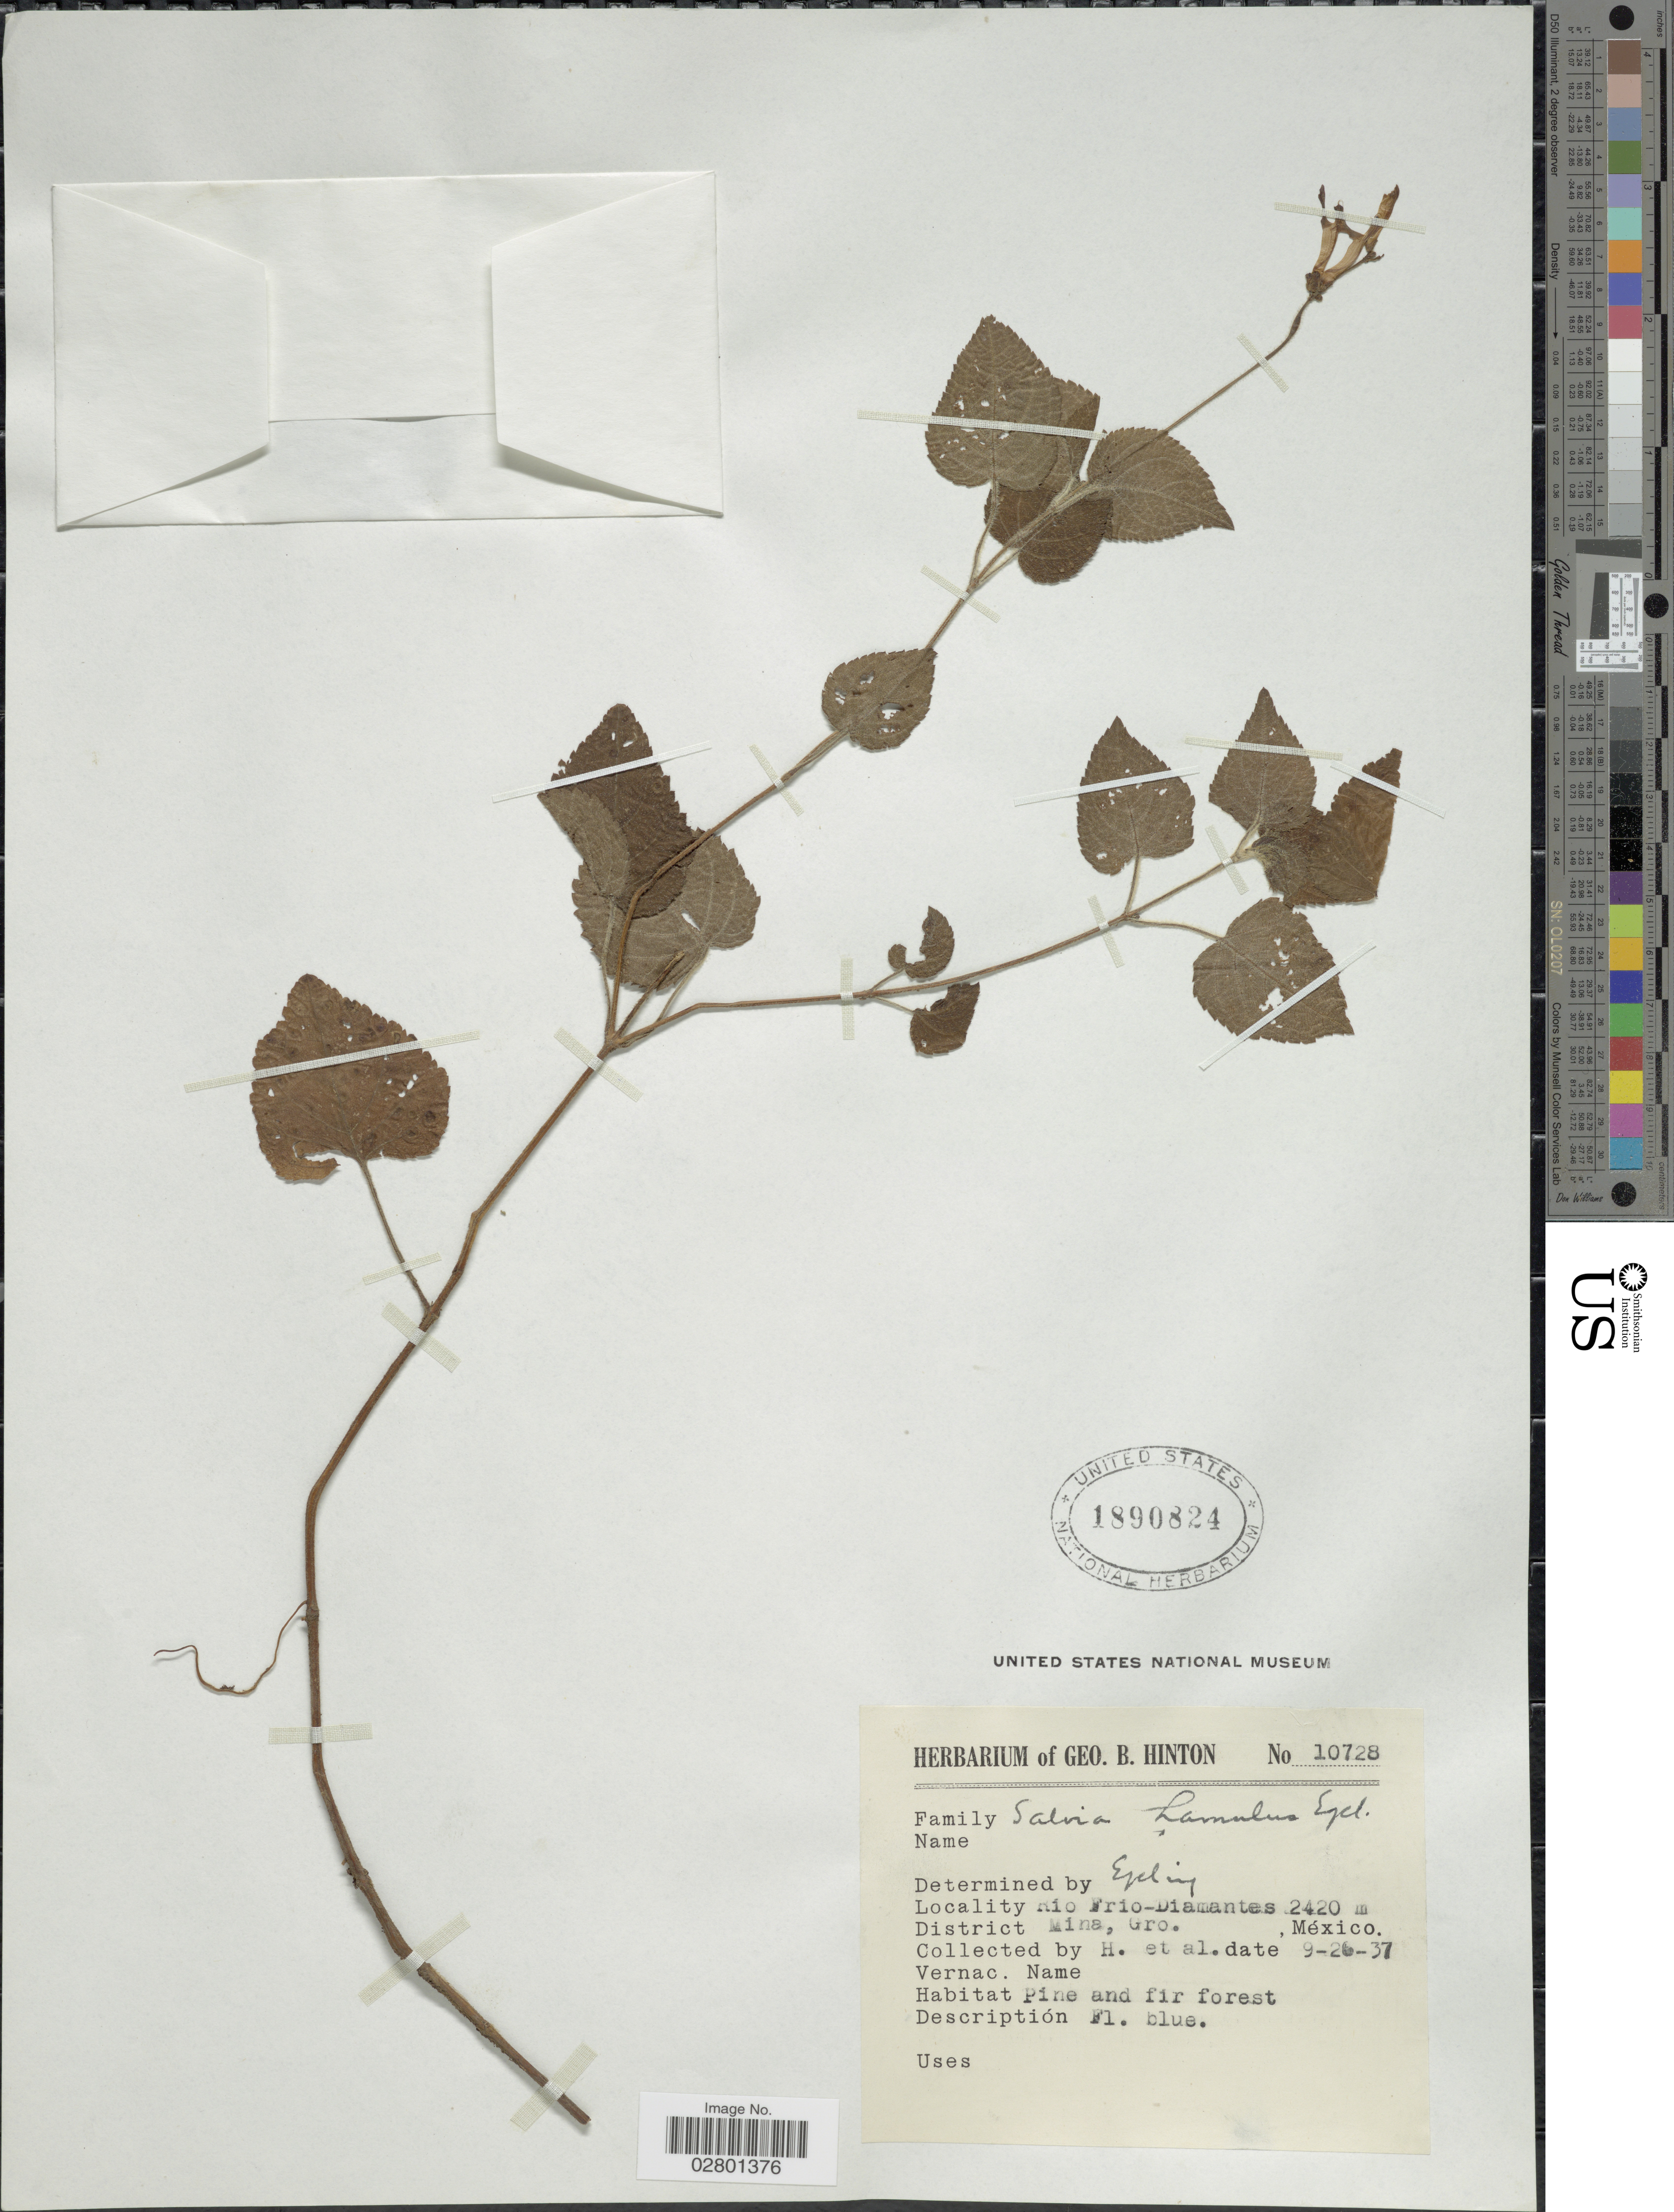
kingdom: Plantae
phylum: Tracheophyta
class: Magnoliopsida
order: Lamiales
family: Lamiaceae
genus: Salvia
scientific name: Salvia hamulus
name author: Epling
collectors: G. B. Hinton & et al.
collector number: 10728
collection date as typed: Transcribed d/m/y: 26/9/37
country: Mexico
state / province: Guerrero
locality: Rio Frio-Diamantes, District Mina, Gro.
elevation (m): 2420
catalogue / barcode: US 1890824